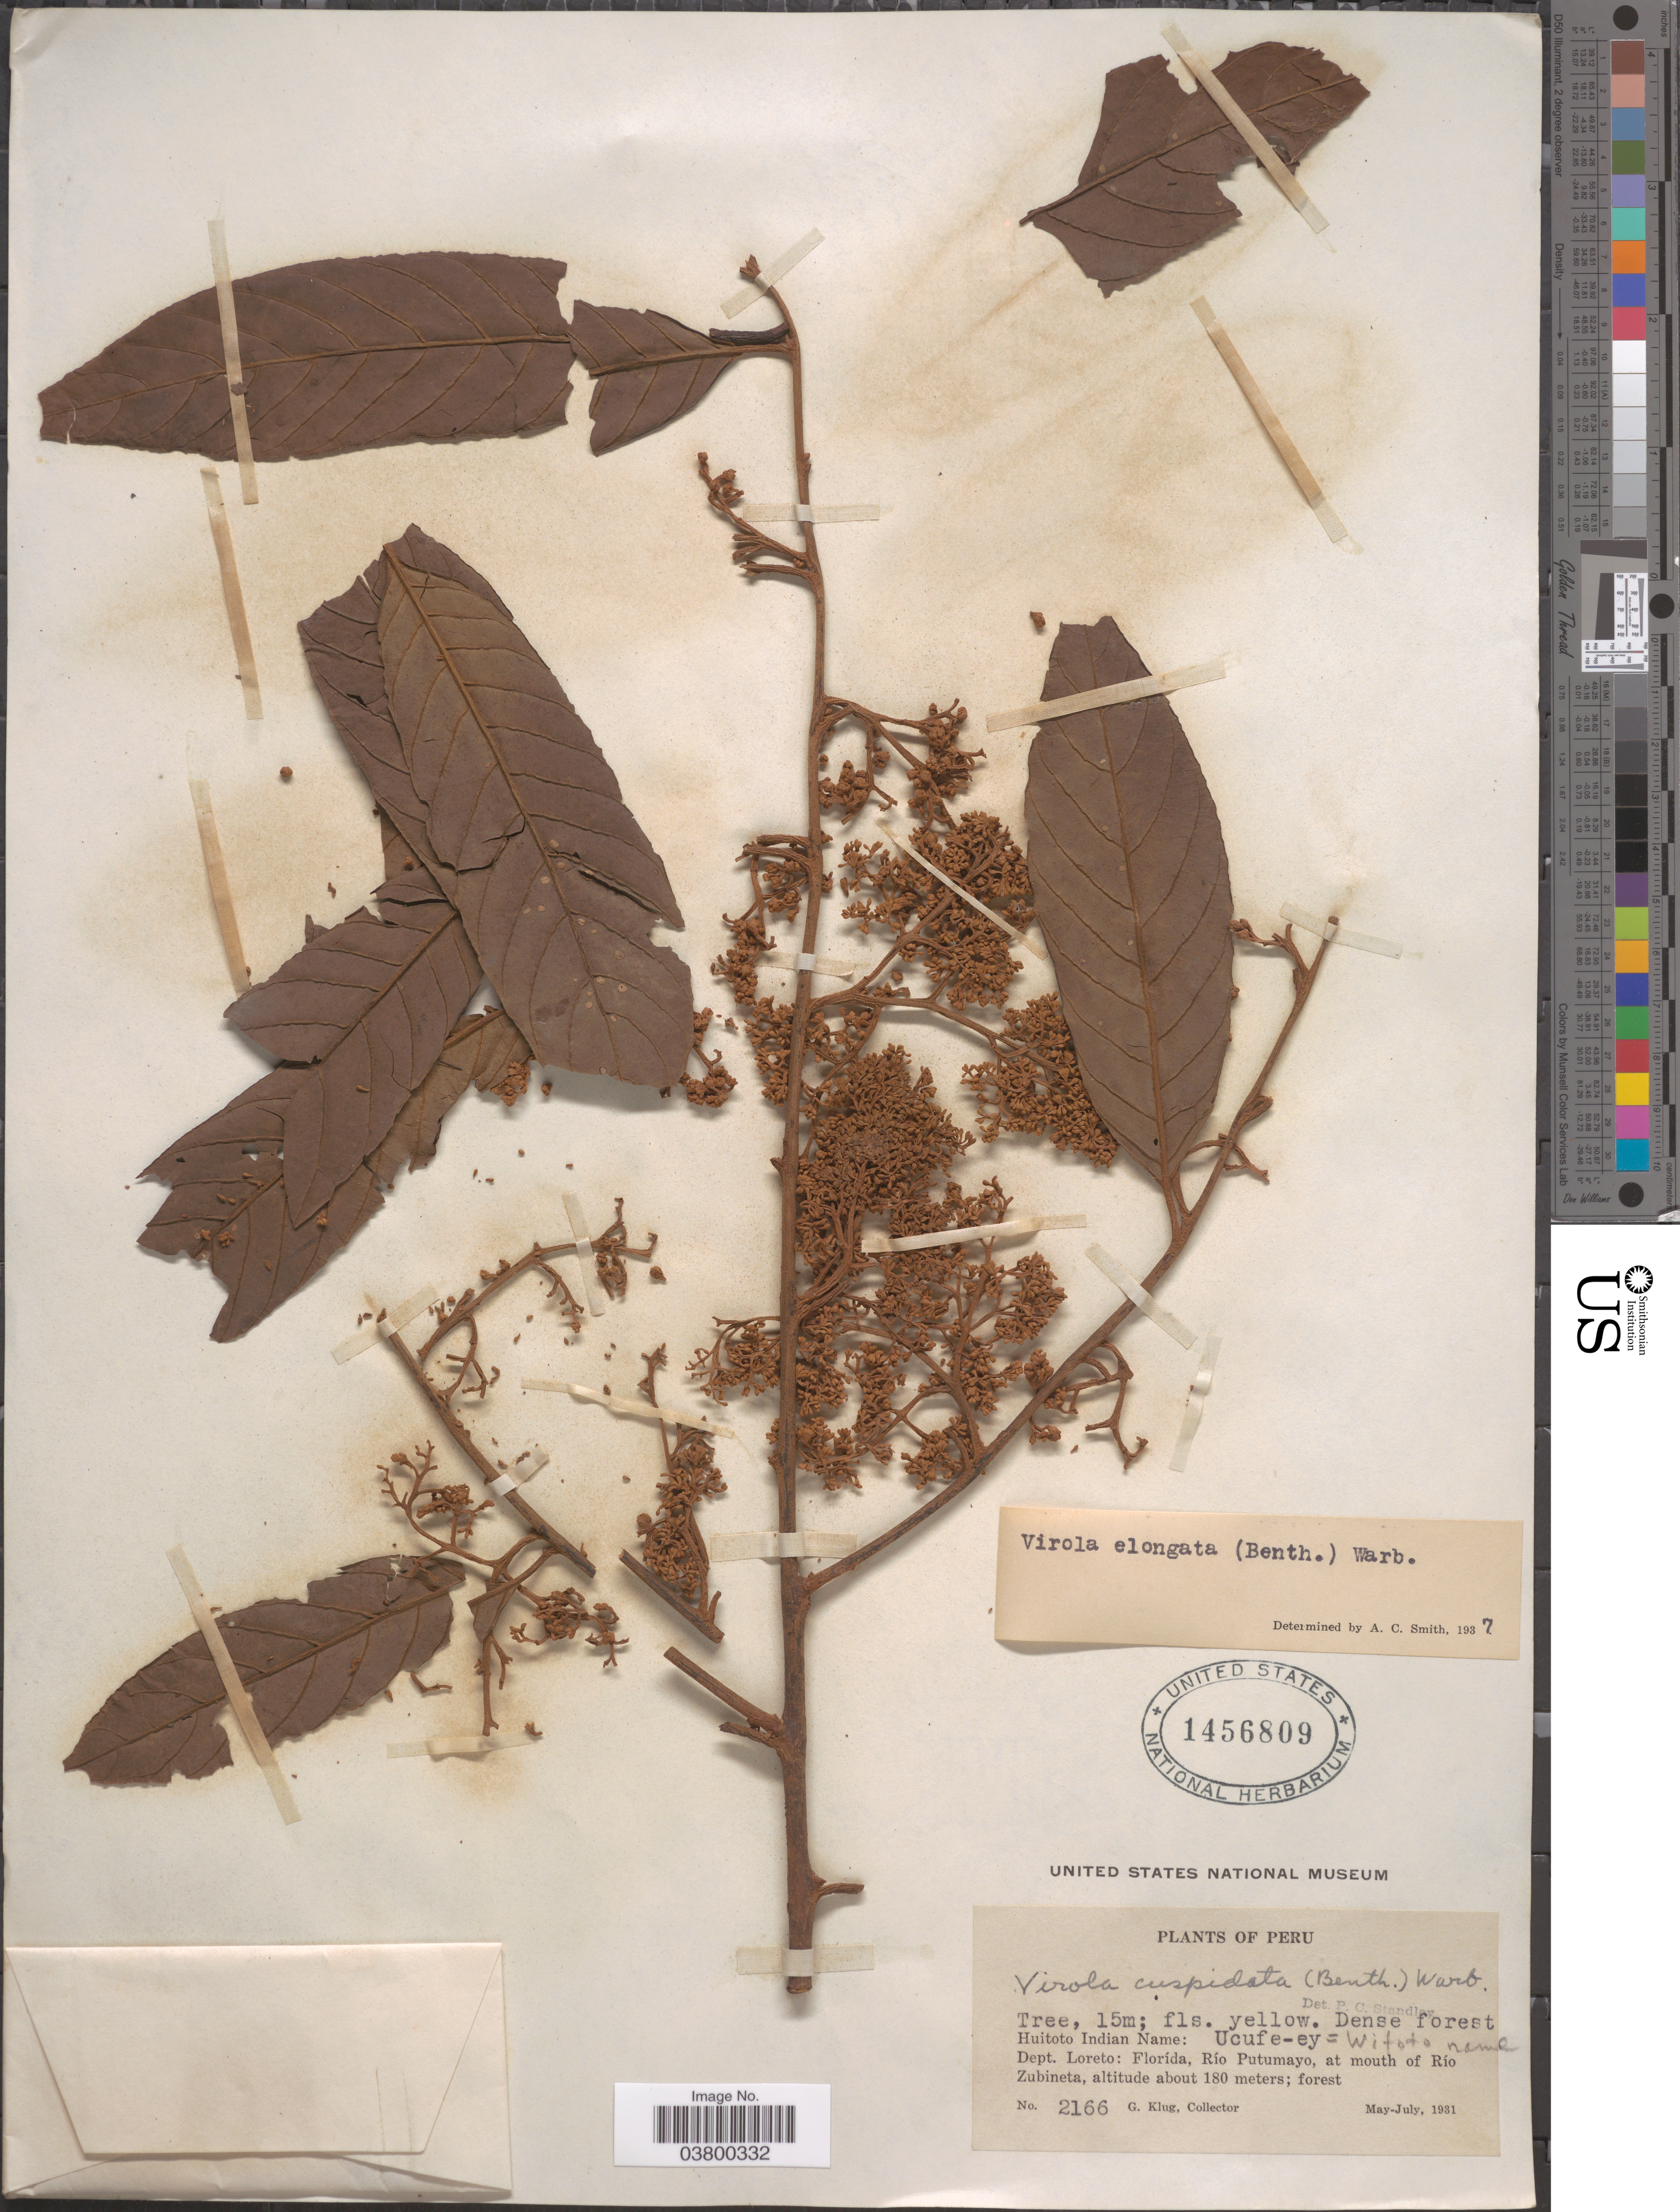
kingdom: Plantae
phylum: Tracheophyta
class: Magnoliopsida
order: Magnoliales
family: Myristicaceae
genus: Virola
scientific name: Virola elongata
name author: (Benth.) Warb.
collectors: G. Klug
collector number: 2166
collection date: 1931-05/1931-07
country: Peru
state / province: Loreto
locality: Dept. Loreto: Florída, Río Putumayo, at mouth of Río Zubineta.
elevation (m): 180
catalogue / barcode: US 1456809